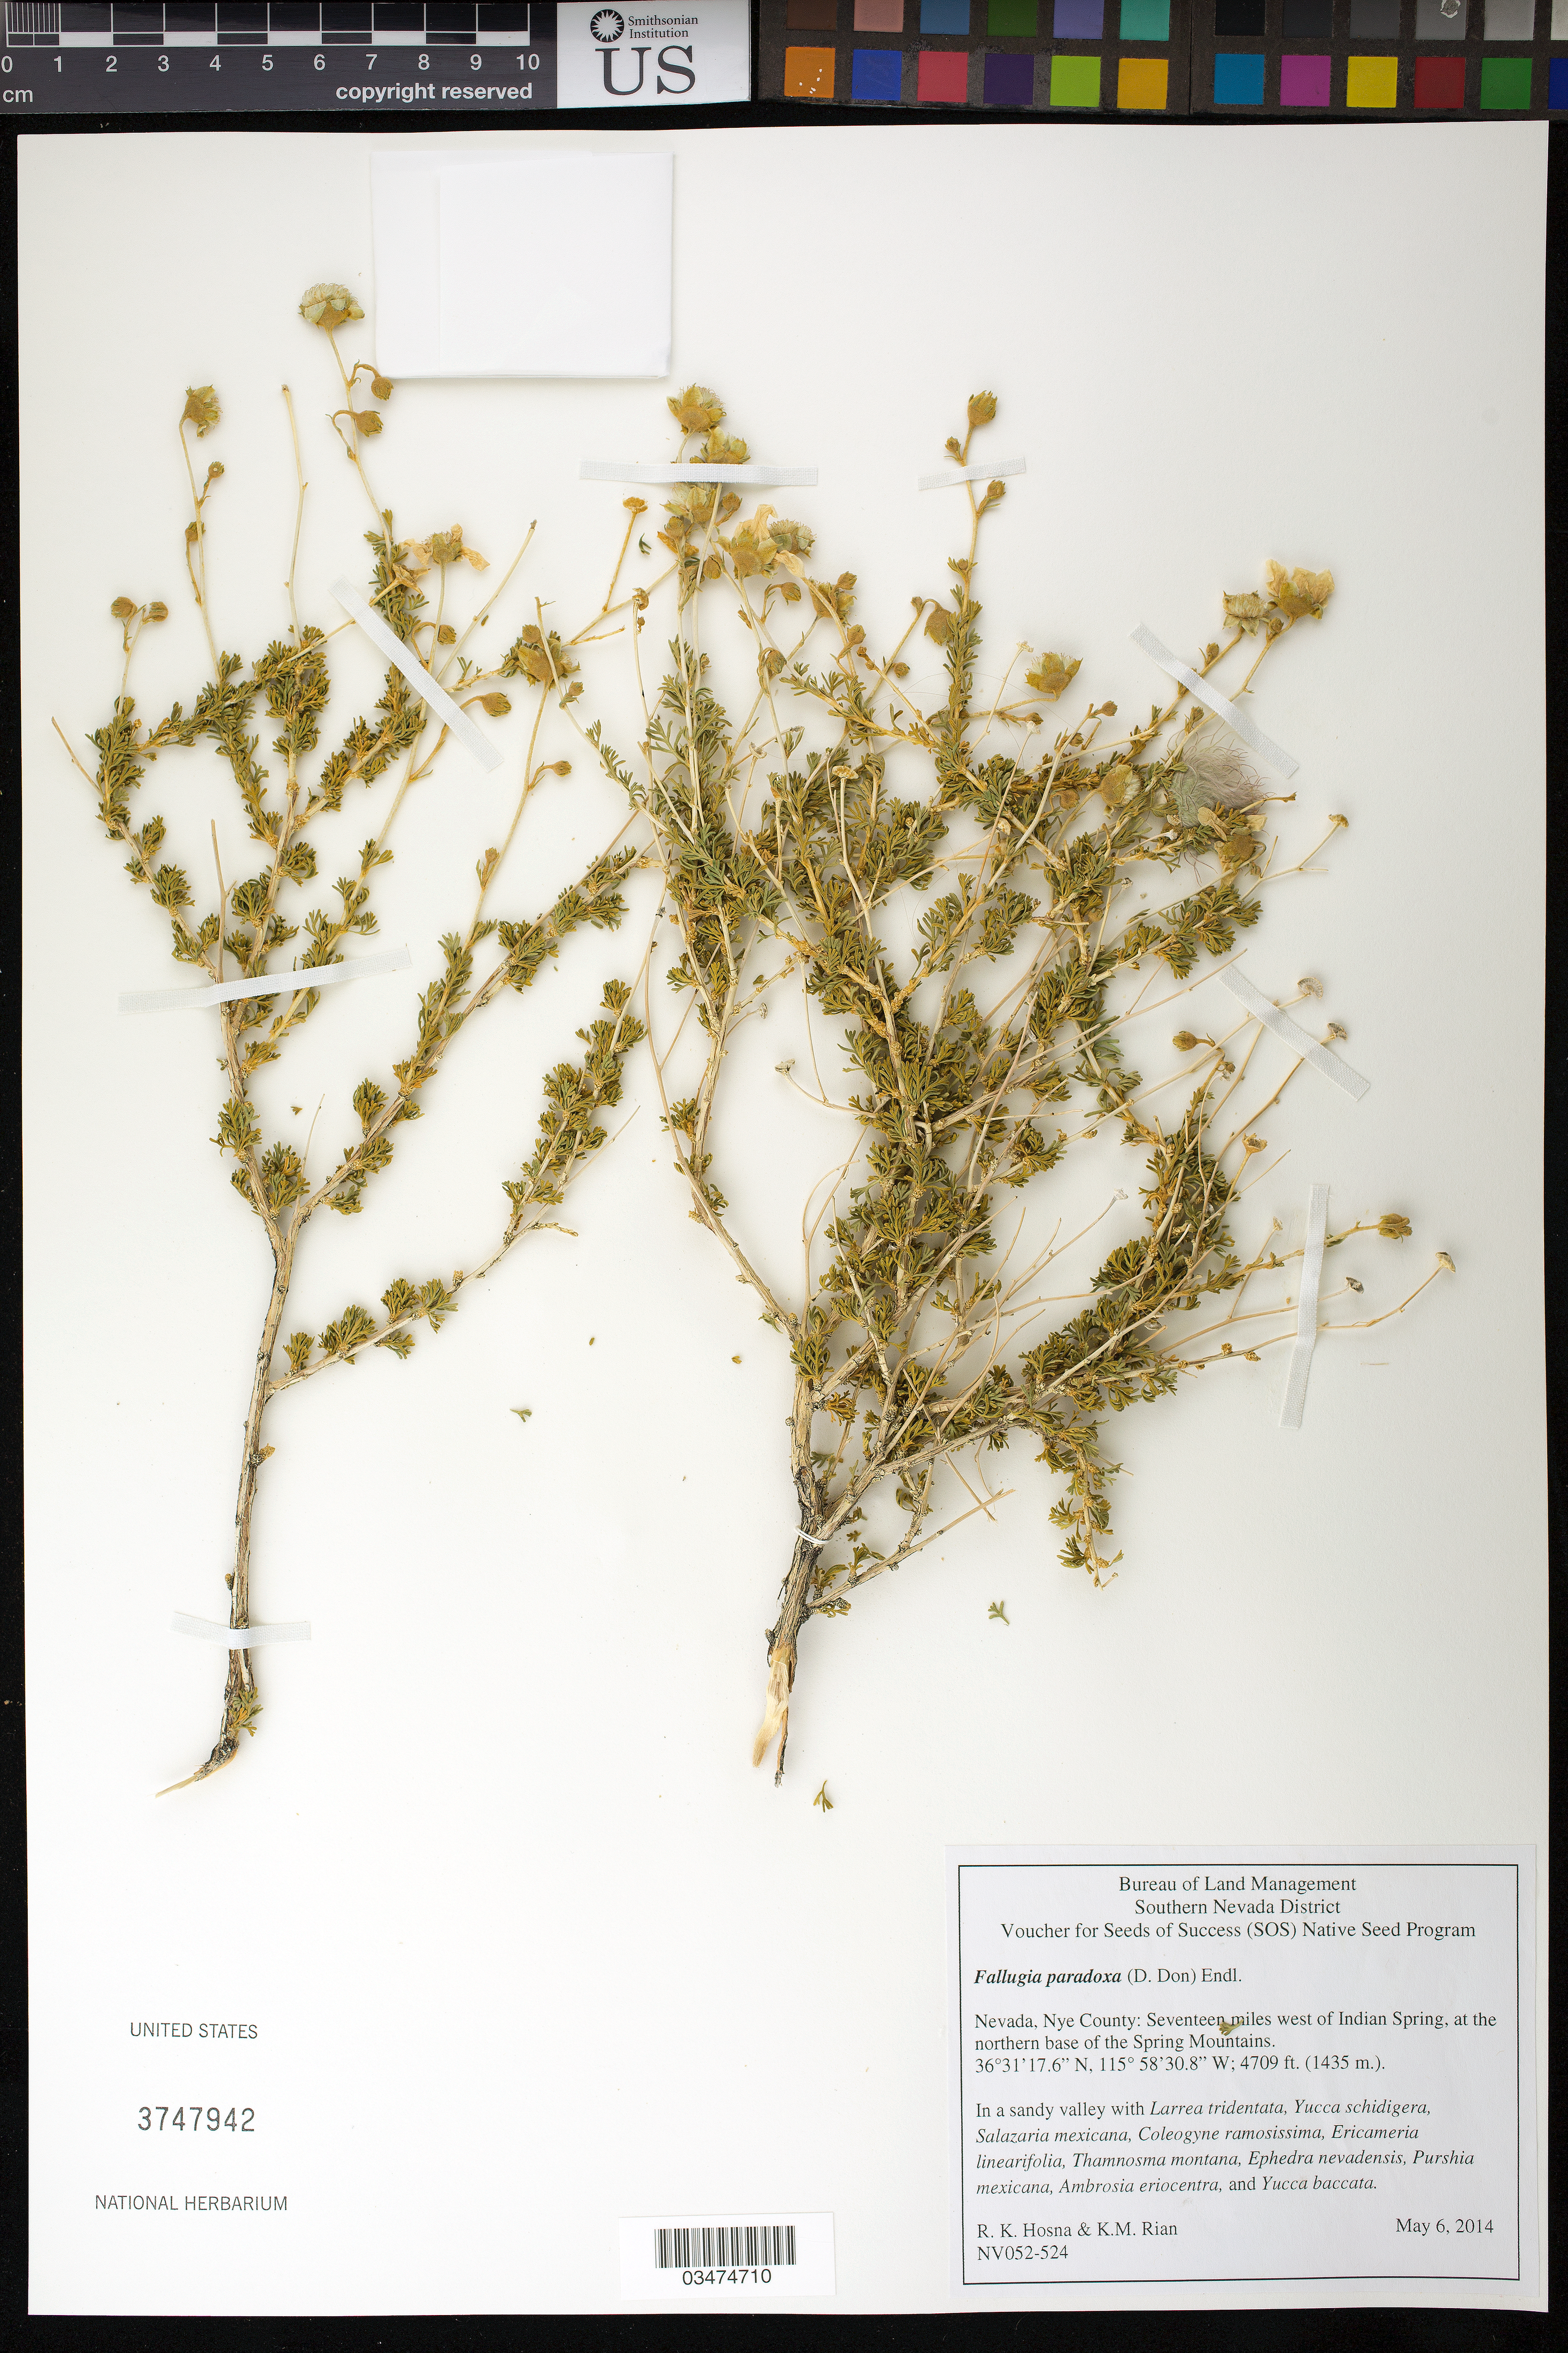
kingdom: Plantae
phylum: Tracheophyta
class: Magnoliopsida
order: Rosales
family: Rosaceae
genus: Fallugia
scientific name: Fallugia paradoxa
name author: (D. Don ex Tilloch & T. Taylor) Endl. ex Torr.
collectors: R. Hosna & K. Rian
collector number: NV052-524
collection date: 2014-05-06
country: United States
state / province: Nevada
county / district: Nye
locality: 17 mi. W of Indian Spring, at the northern base of the Spring Mts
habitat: In sandy valley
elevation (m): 1435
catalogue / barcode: US 3747942